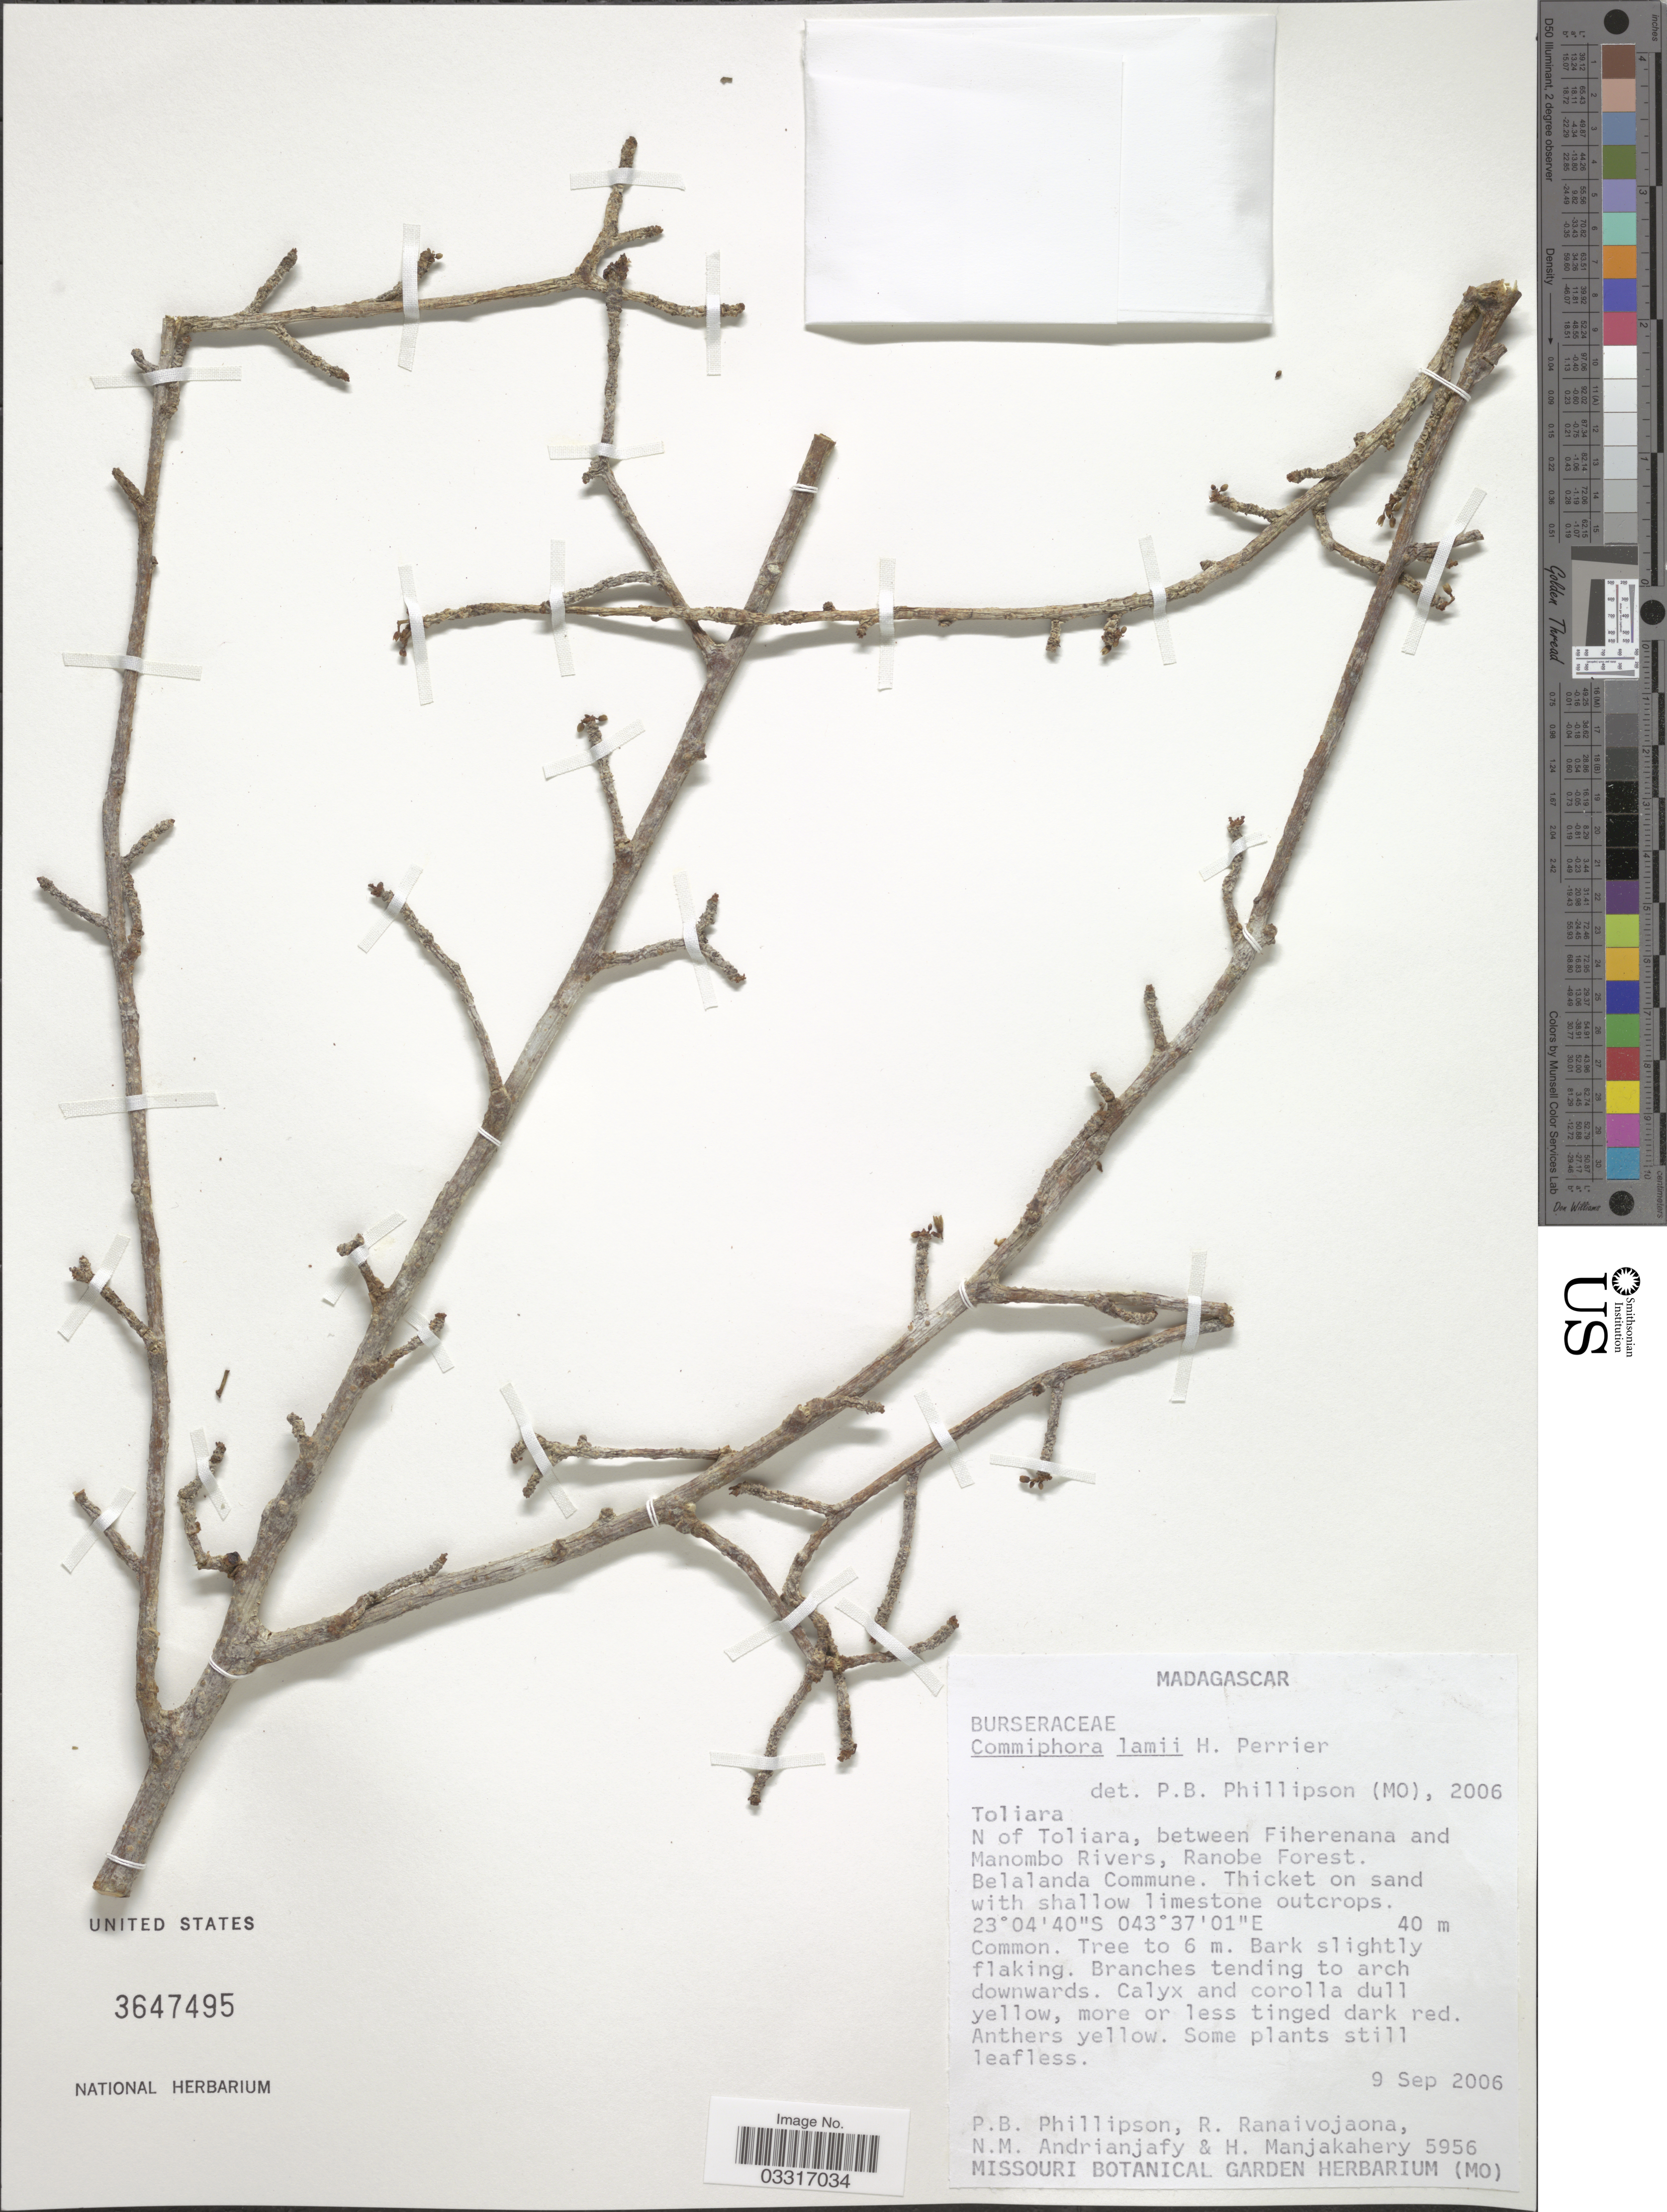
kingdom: Plantae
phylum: Tracheophyta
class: Magnoliopsida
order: Sapindales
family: Burseraceae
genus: Commiphora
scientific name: Commiphora lamii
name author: H. Perrier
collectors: P. B. Phillipson, R. Ranaivojaona, N. M. Andrianjafy & H. N. Manjakahery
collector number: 5956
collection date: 2006-09-09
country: Madagascar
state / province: Atsimo-Andrefana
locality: N of Toliara, between Fiherenana and Manombo Rivers, Ranobe Forest. Belalanda Commune.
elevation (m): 40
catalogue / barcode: US 3647495